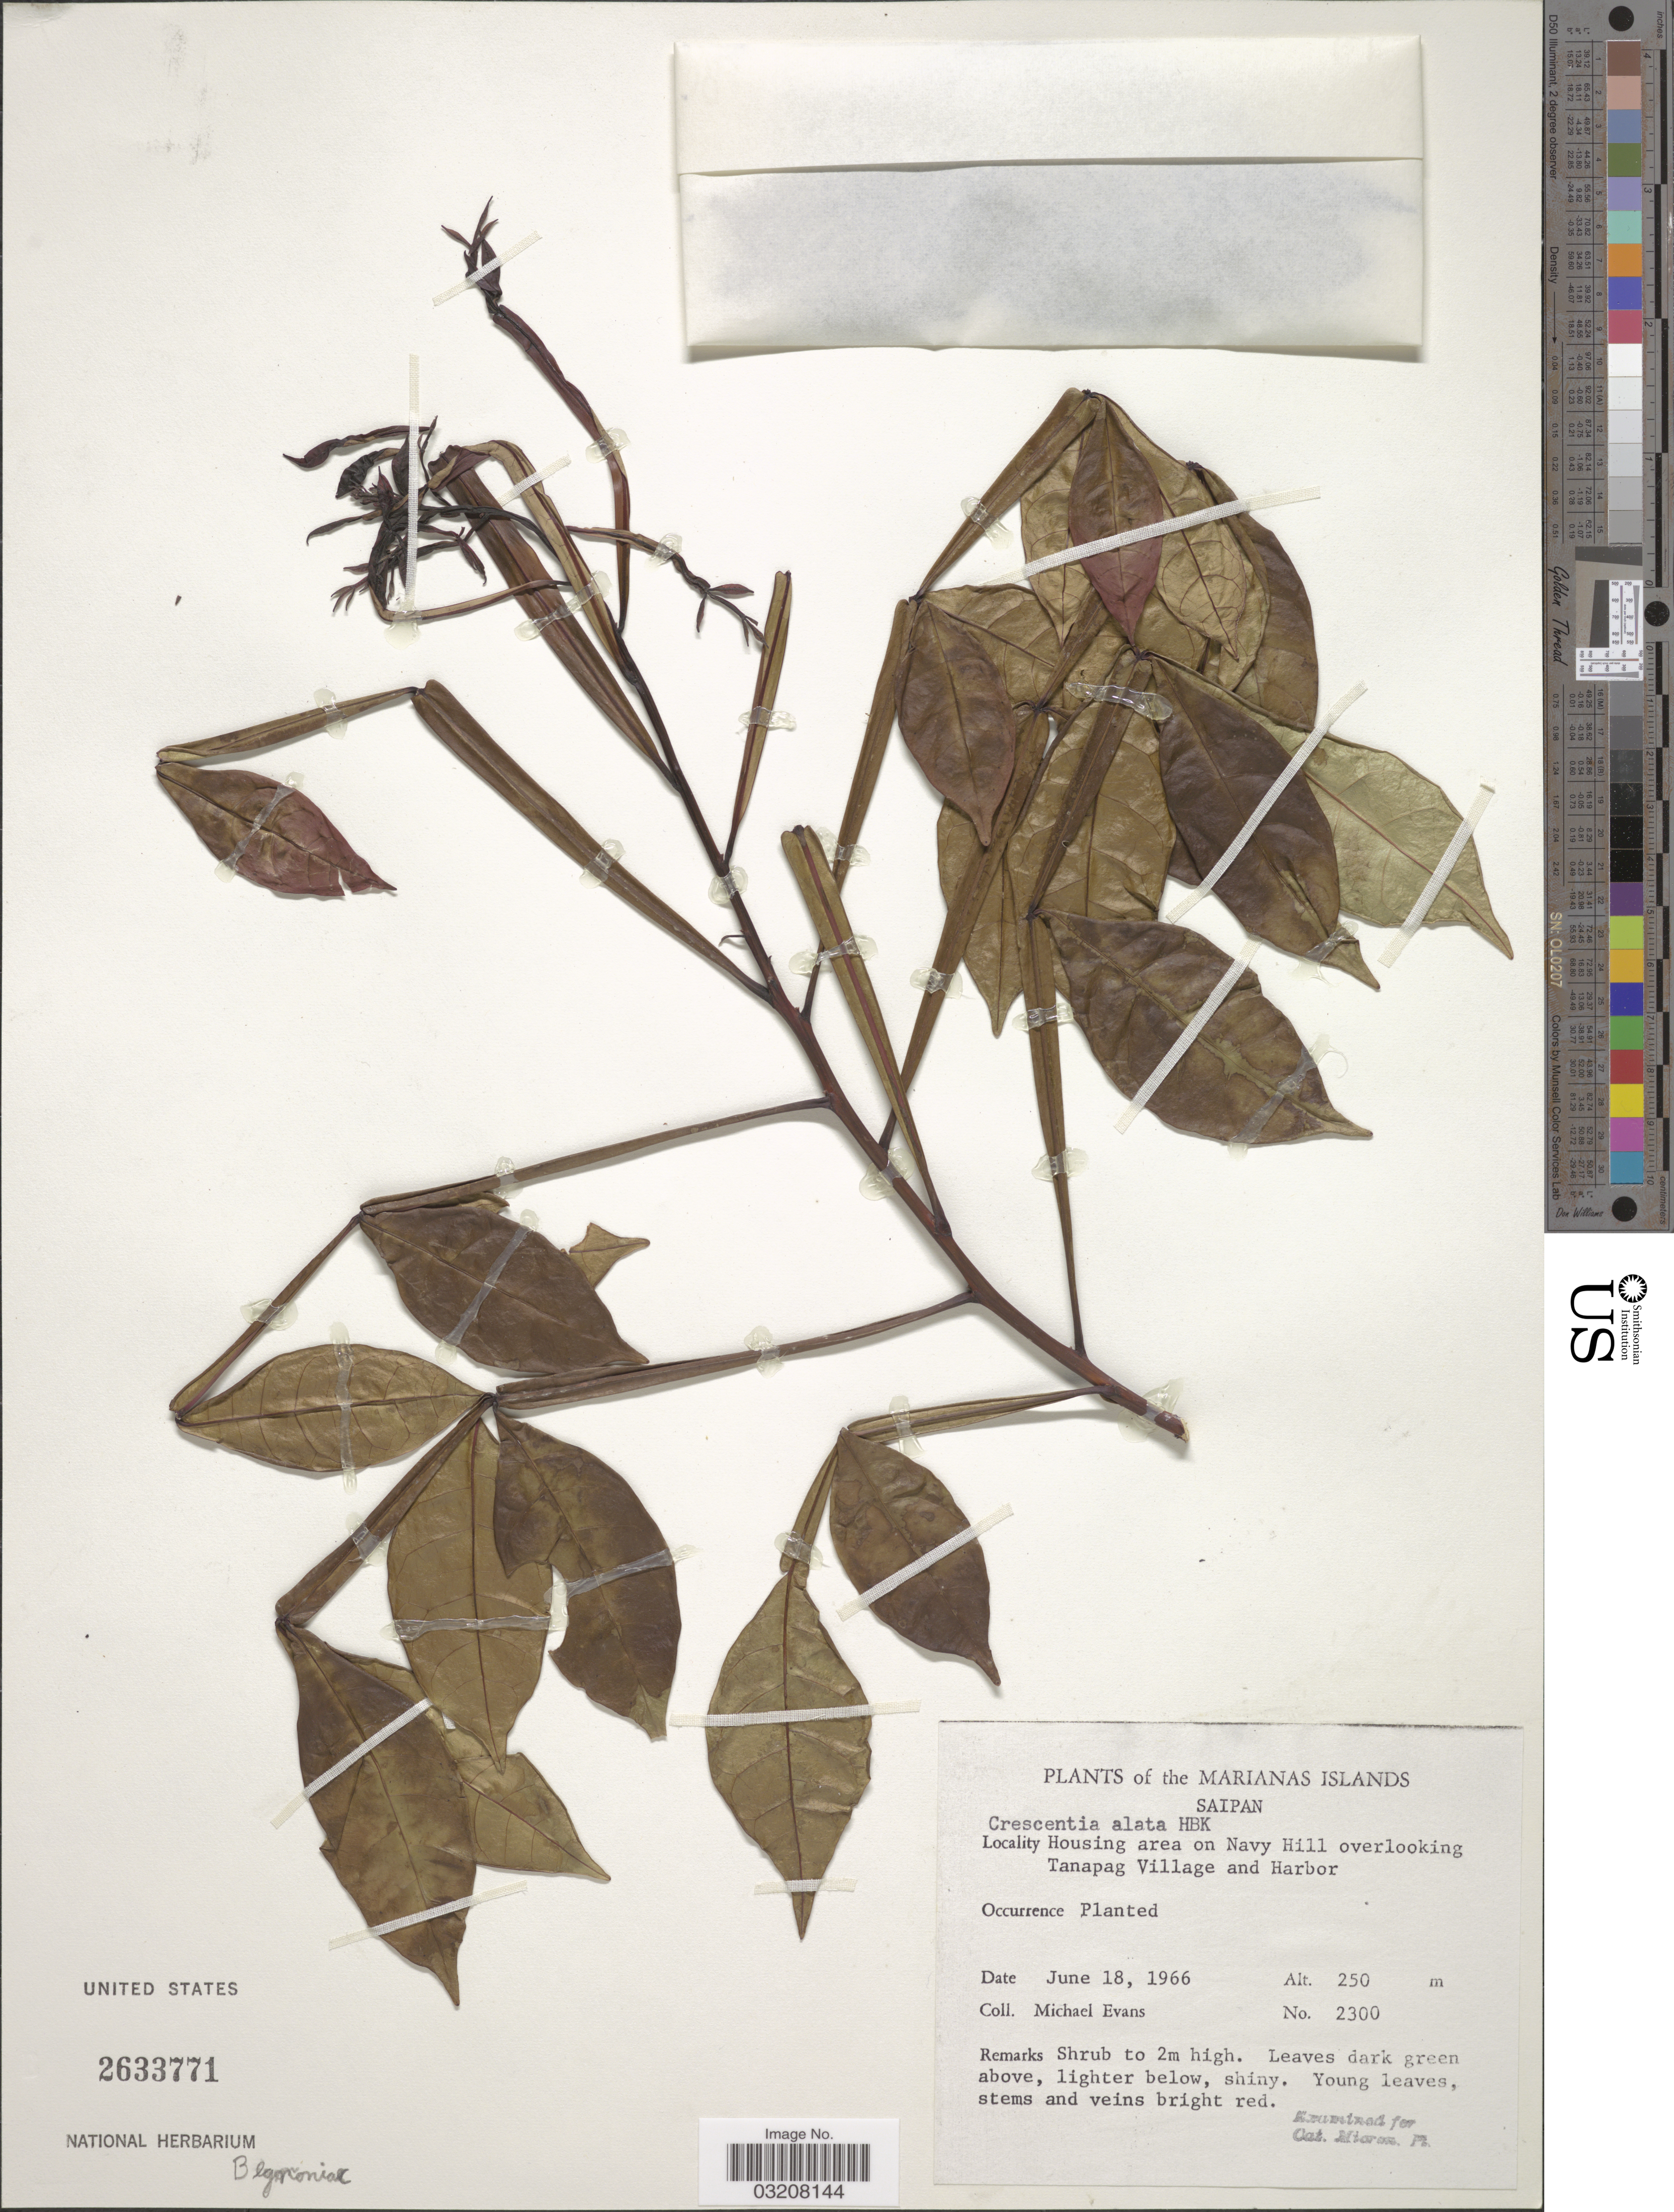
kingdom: Plantae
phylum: Tracheophyta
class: Magnoliopsida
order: Lamiales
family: Bignoniaceae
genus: Crescentia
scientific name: Crescentia alata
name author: Kunth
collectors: M. Evans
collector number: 2300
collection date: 1966-06-18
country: Northern Mariana Islands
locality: Marianas Islands. Saipan. Housing area on Navy Hill overlooking Tanapag Village and Harbor.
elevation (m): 250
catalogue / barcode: US 2633771